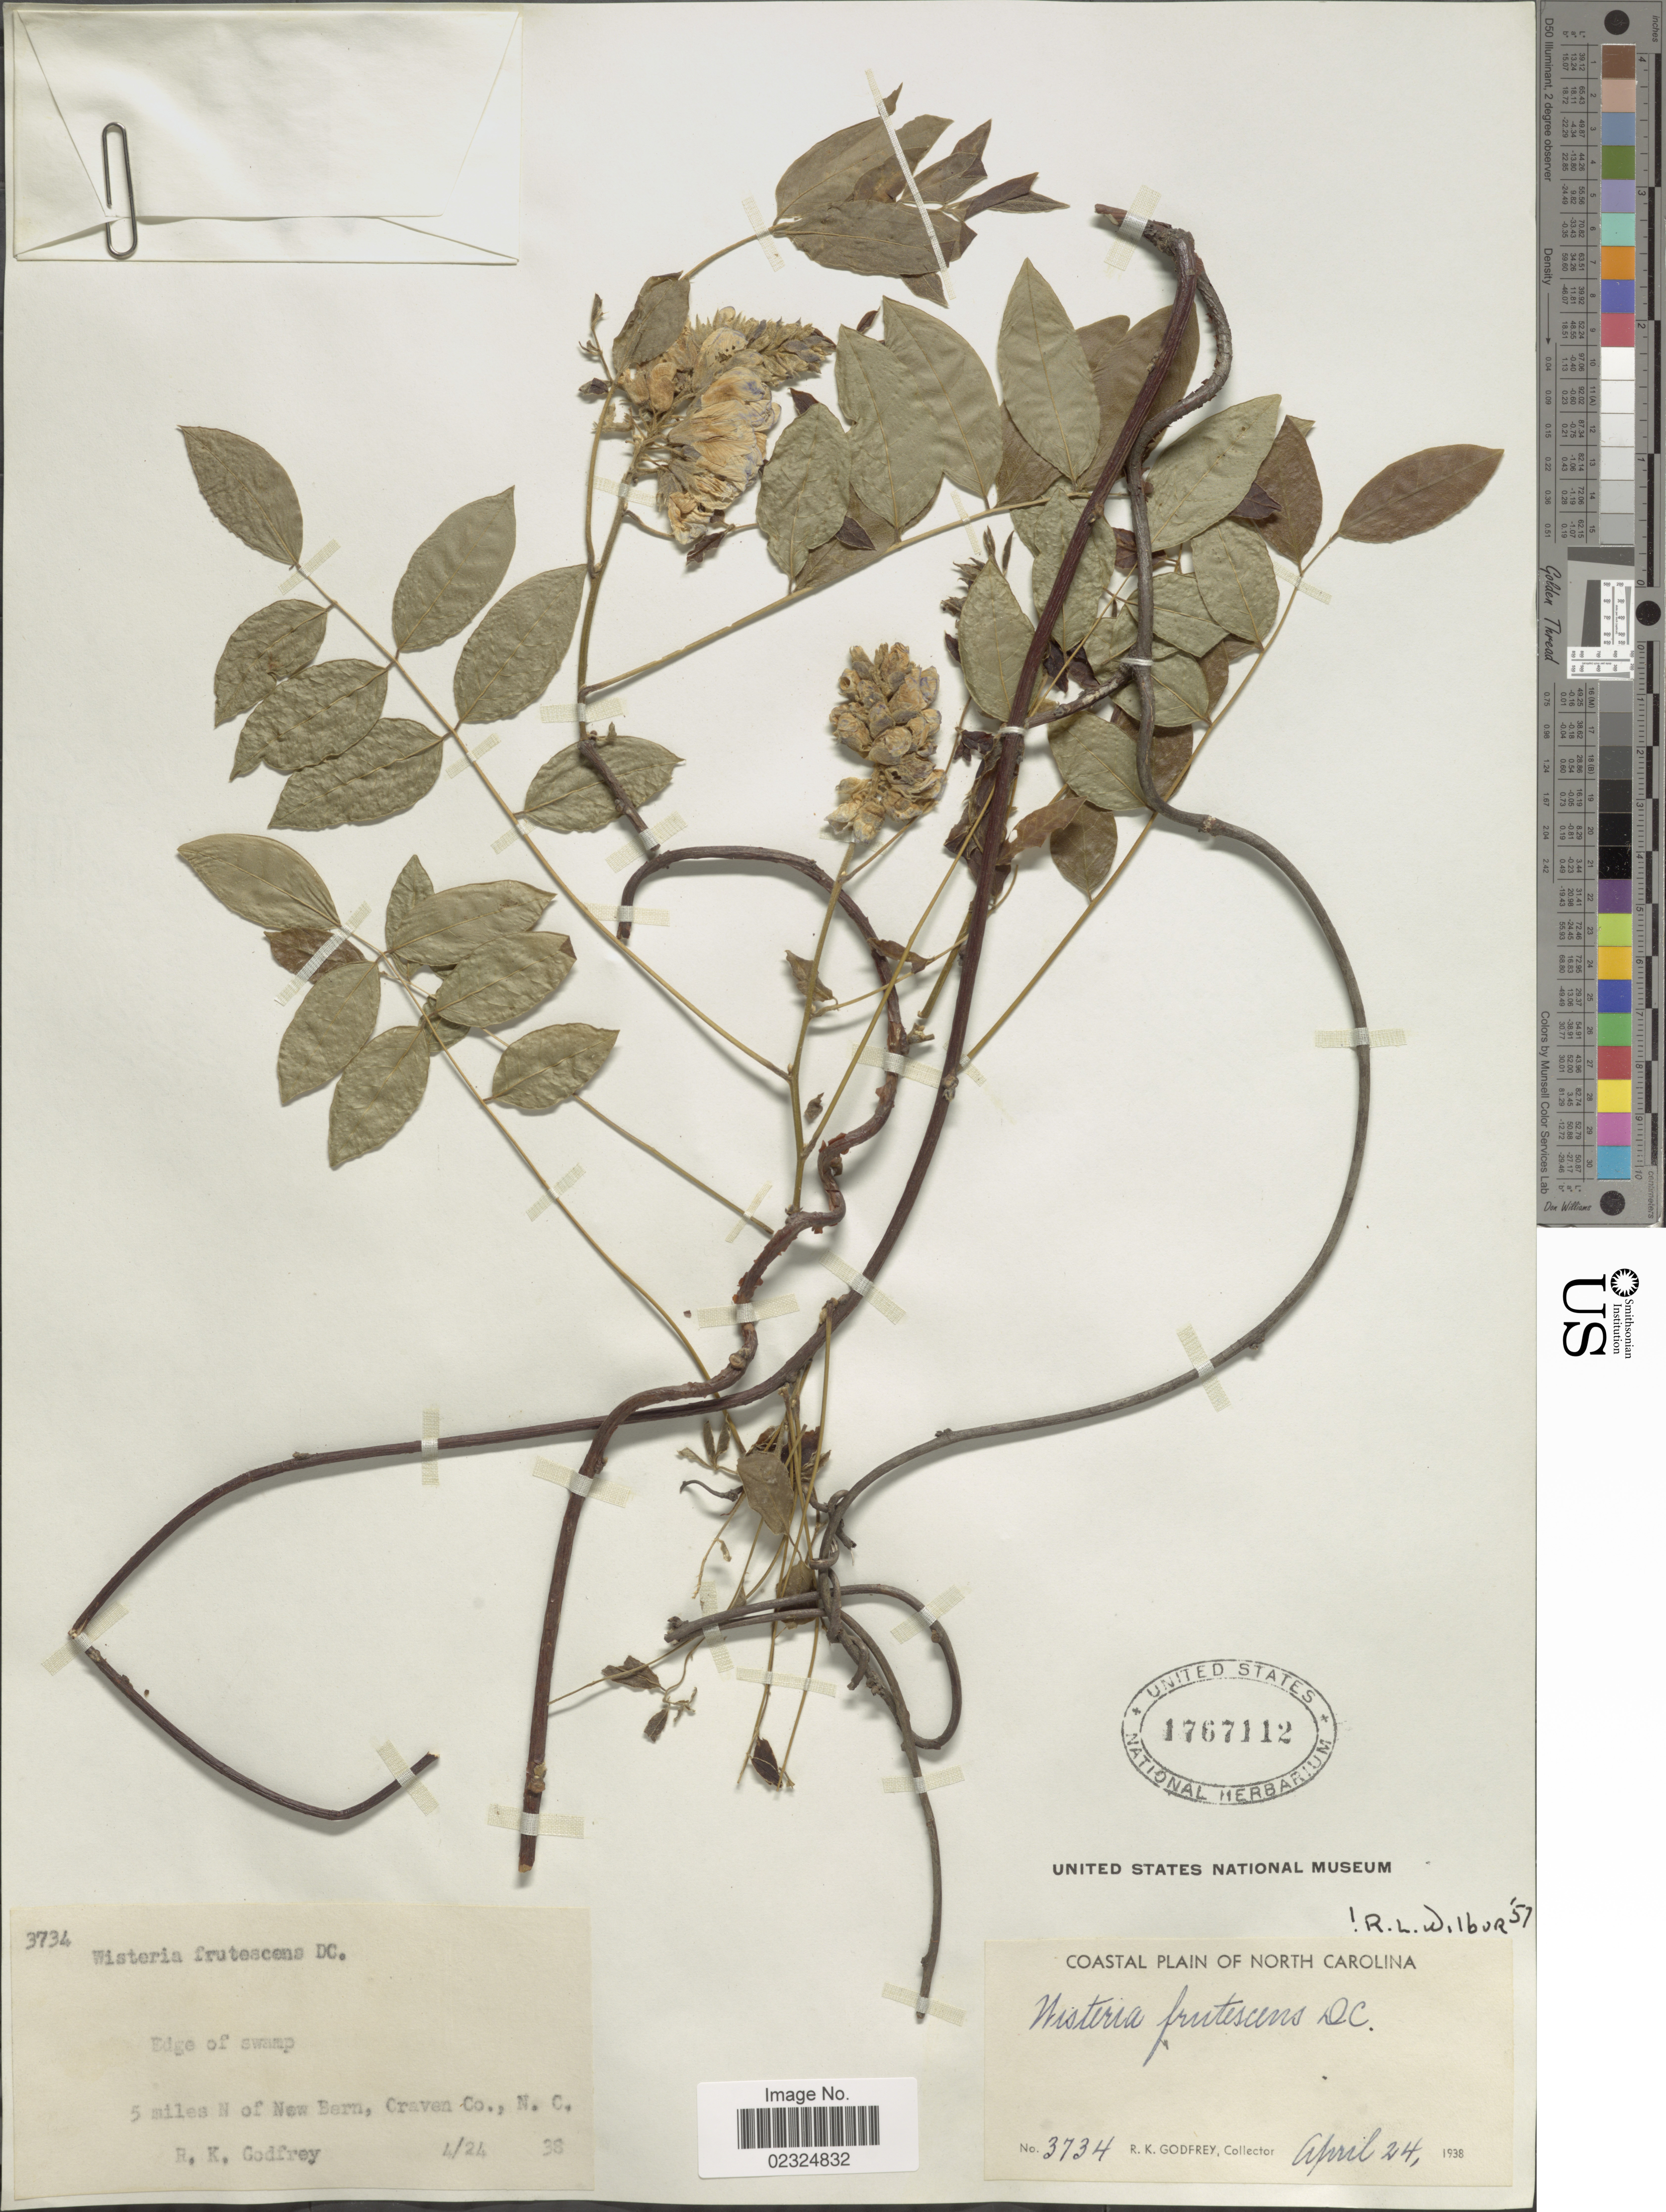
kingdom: Plantae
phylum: Tracheophyta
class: Magnoliopsida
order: Fabales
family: Fabaceae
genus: Wisteria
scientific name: Wisteria frutescens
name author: (L.) Poir.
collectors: R. K. Godfrey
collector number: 3734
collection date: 1938-04-24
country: United States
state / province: North Carolina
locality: Coastal Plain, edge of swamp, 5 miles N of New Barn, Craven Co.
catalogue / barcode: US 1767112